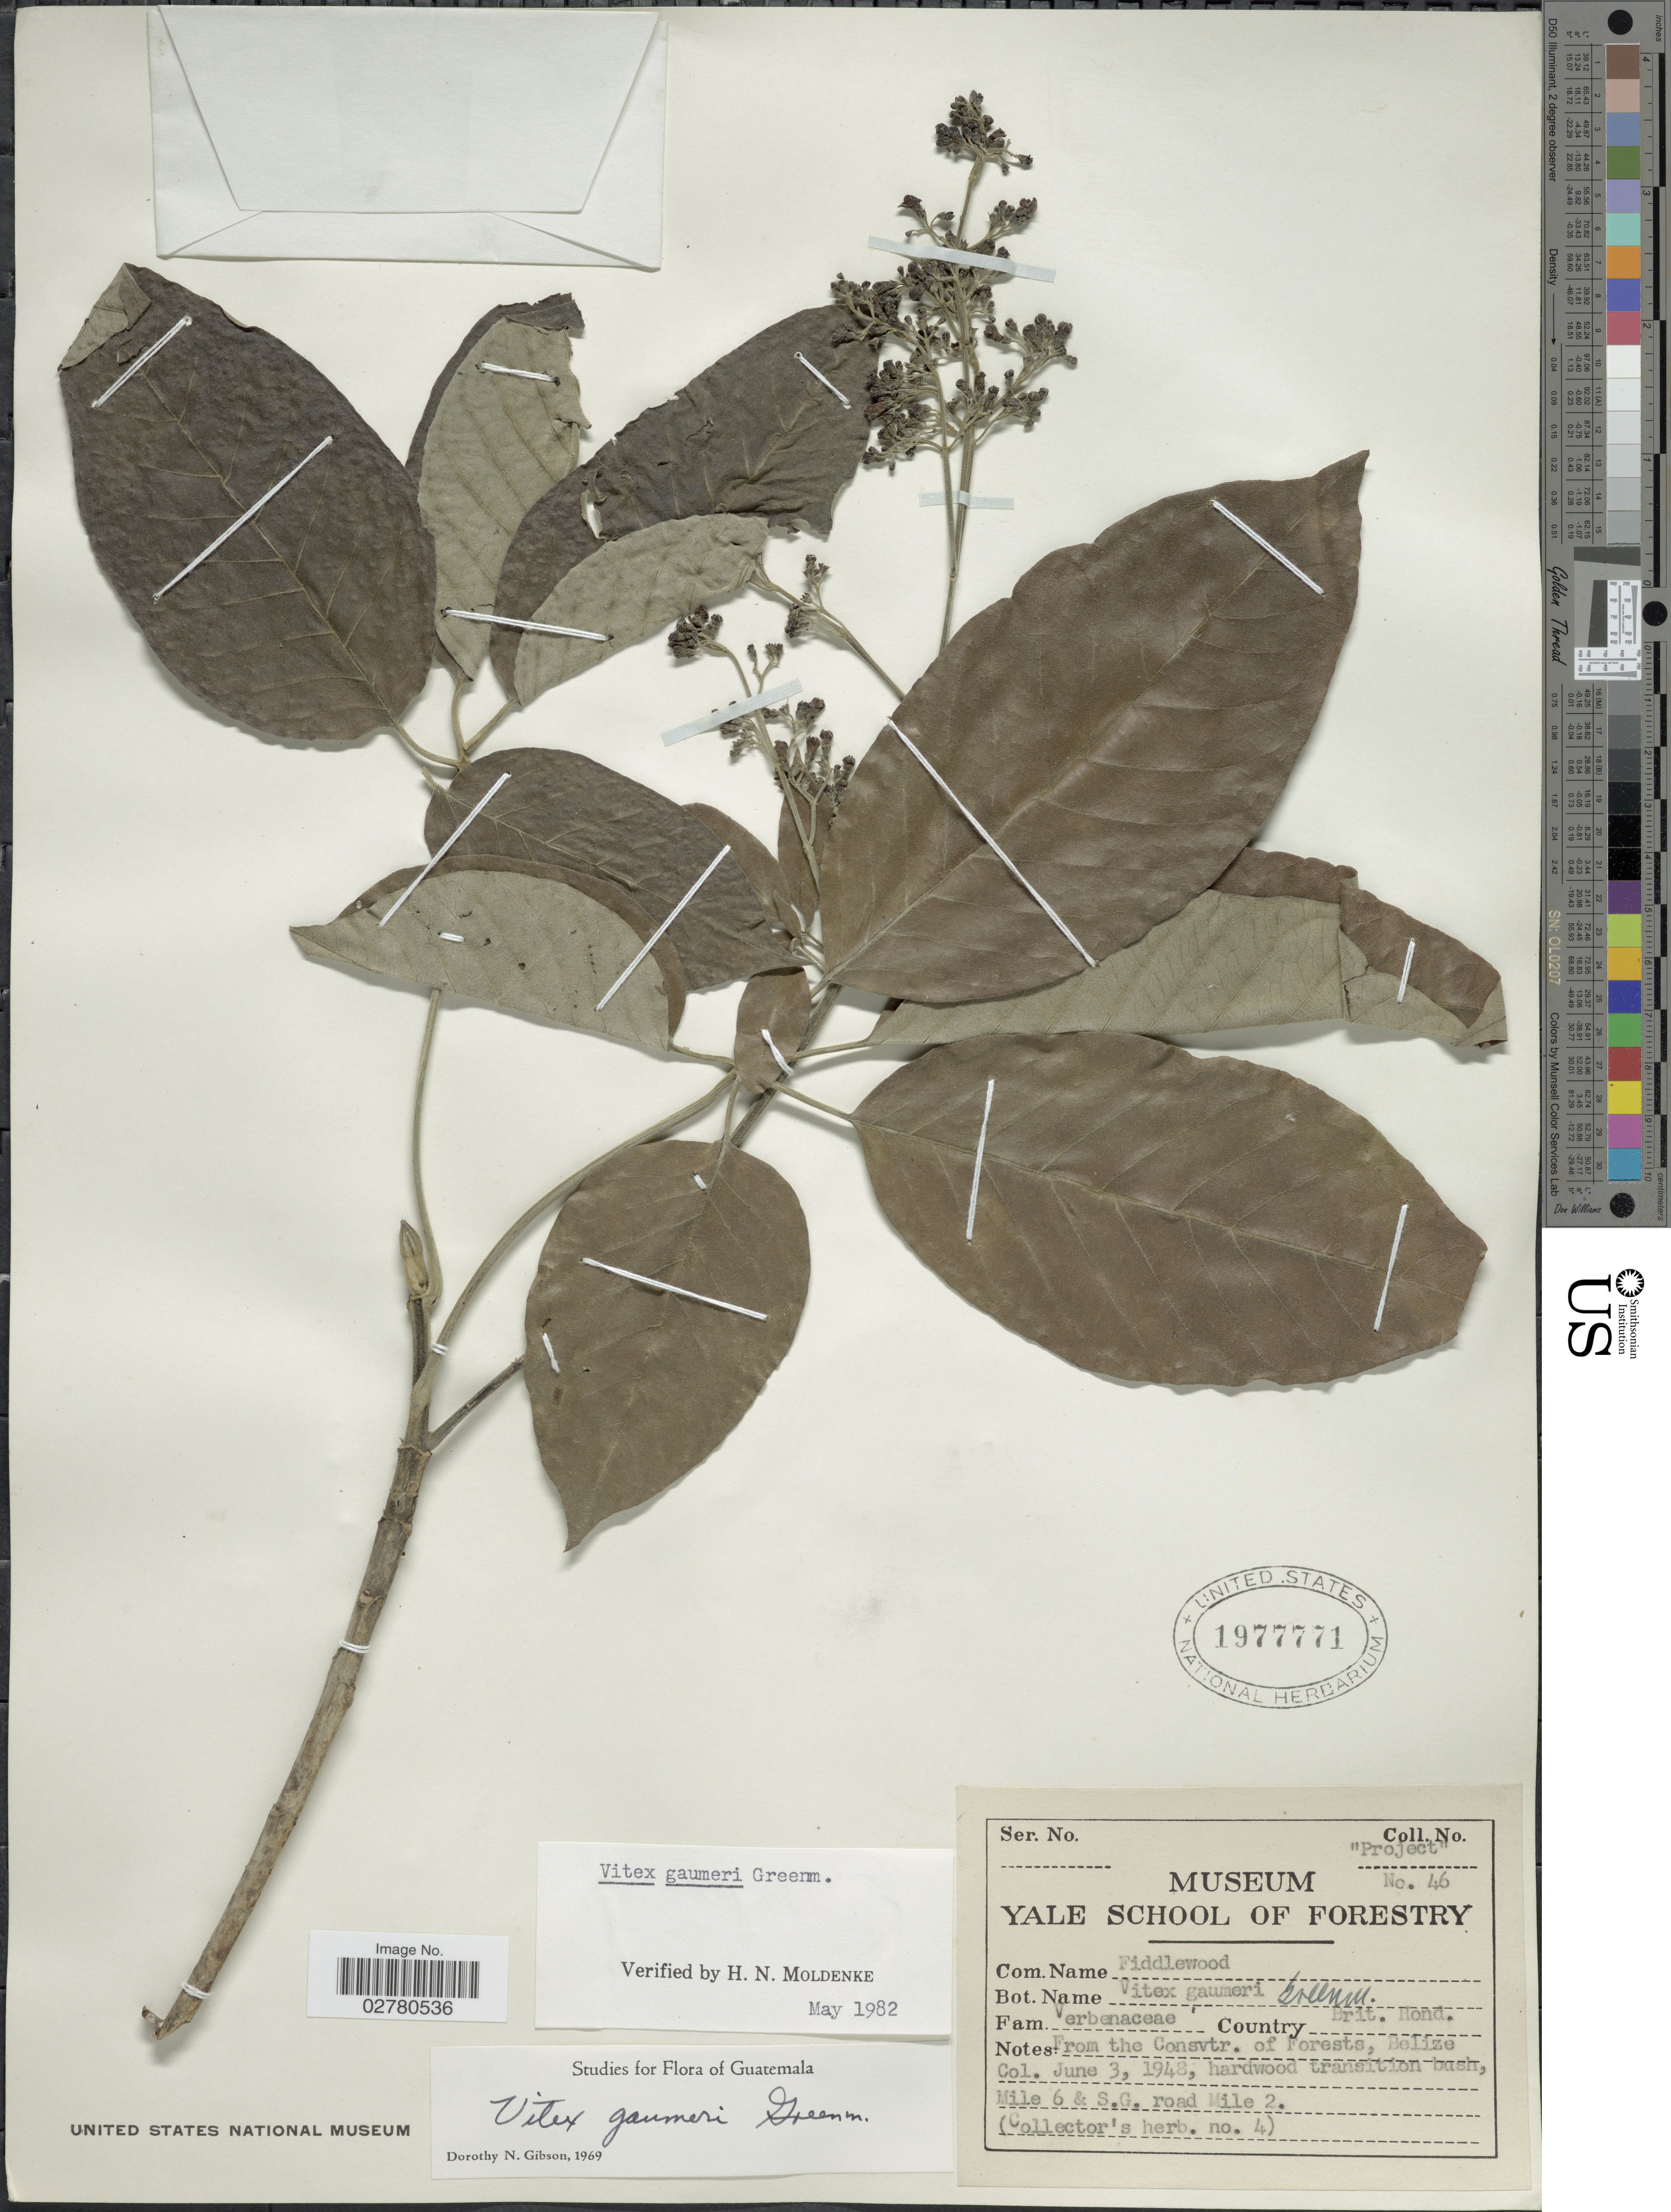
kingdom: Plantae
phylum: Tracheophyta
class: Magnoliopsida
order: Lamiales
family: Lamiaceae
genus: Vitex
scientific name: Vitex gaumeri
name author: Greenm.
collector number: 46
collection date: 1948-06-03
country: Belize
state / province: Belize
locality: Country Brit. Hond., From the Consvtr. of Forests, Belize, Mile 6 & S.G. road Mile 2.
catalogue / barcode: US 1977771